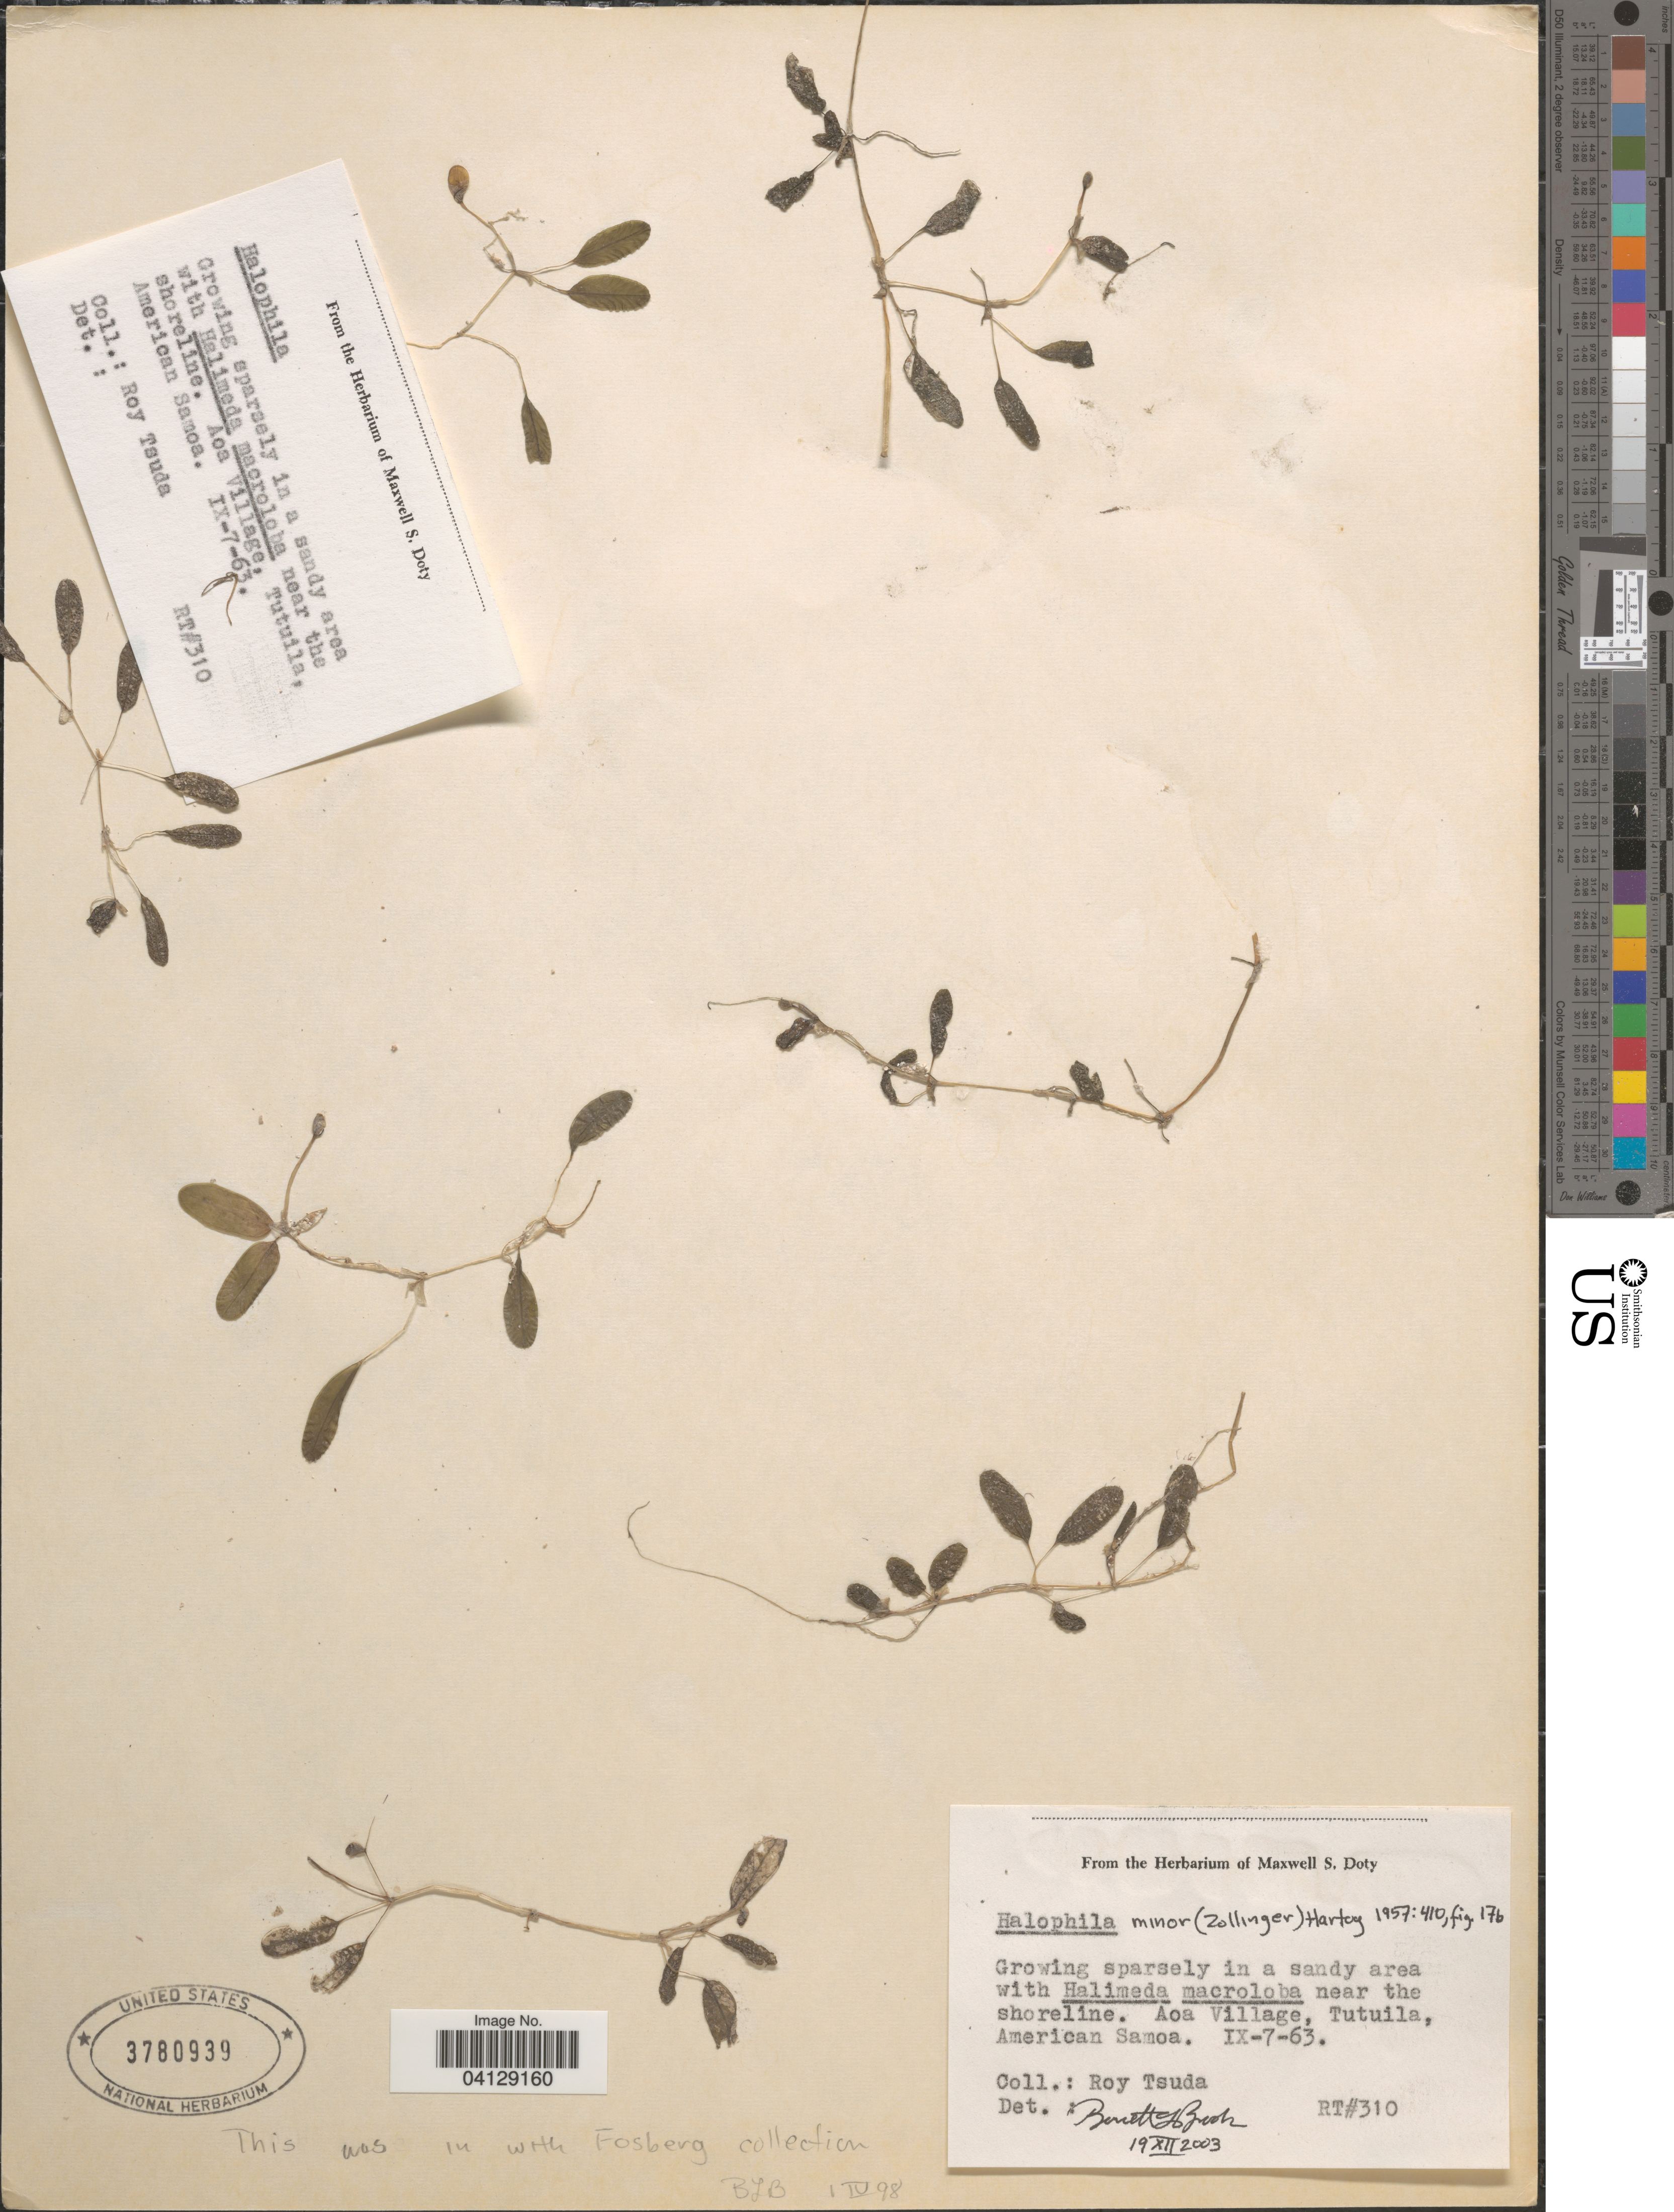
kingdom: Plantae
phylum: Tracheophyta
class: Liliopsida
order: Alismatales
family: Hydrocharitaceae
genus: Halophila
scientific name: Halophila minor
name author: (Zoll.) Hartog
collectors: R. Tsuda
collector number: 310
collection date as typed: Transcribed d/m/y: 7/9/63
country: American Samoa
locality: Aoa Village, Tutuila.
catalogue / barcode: US 3780939